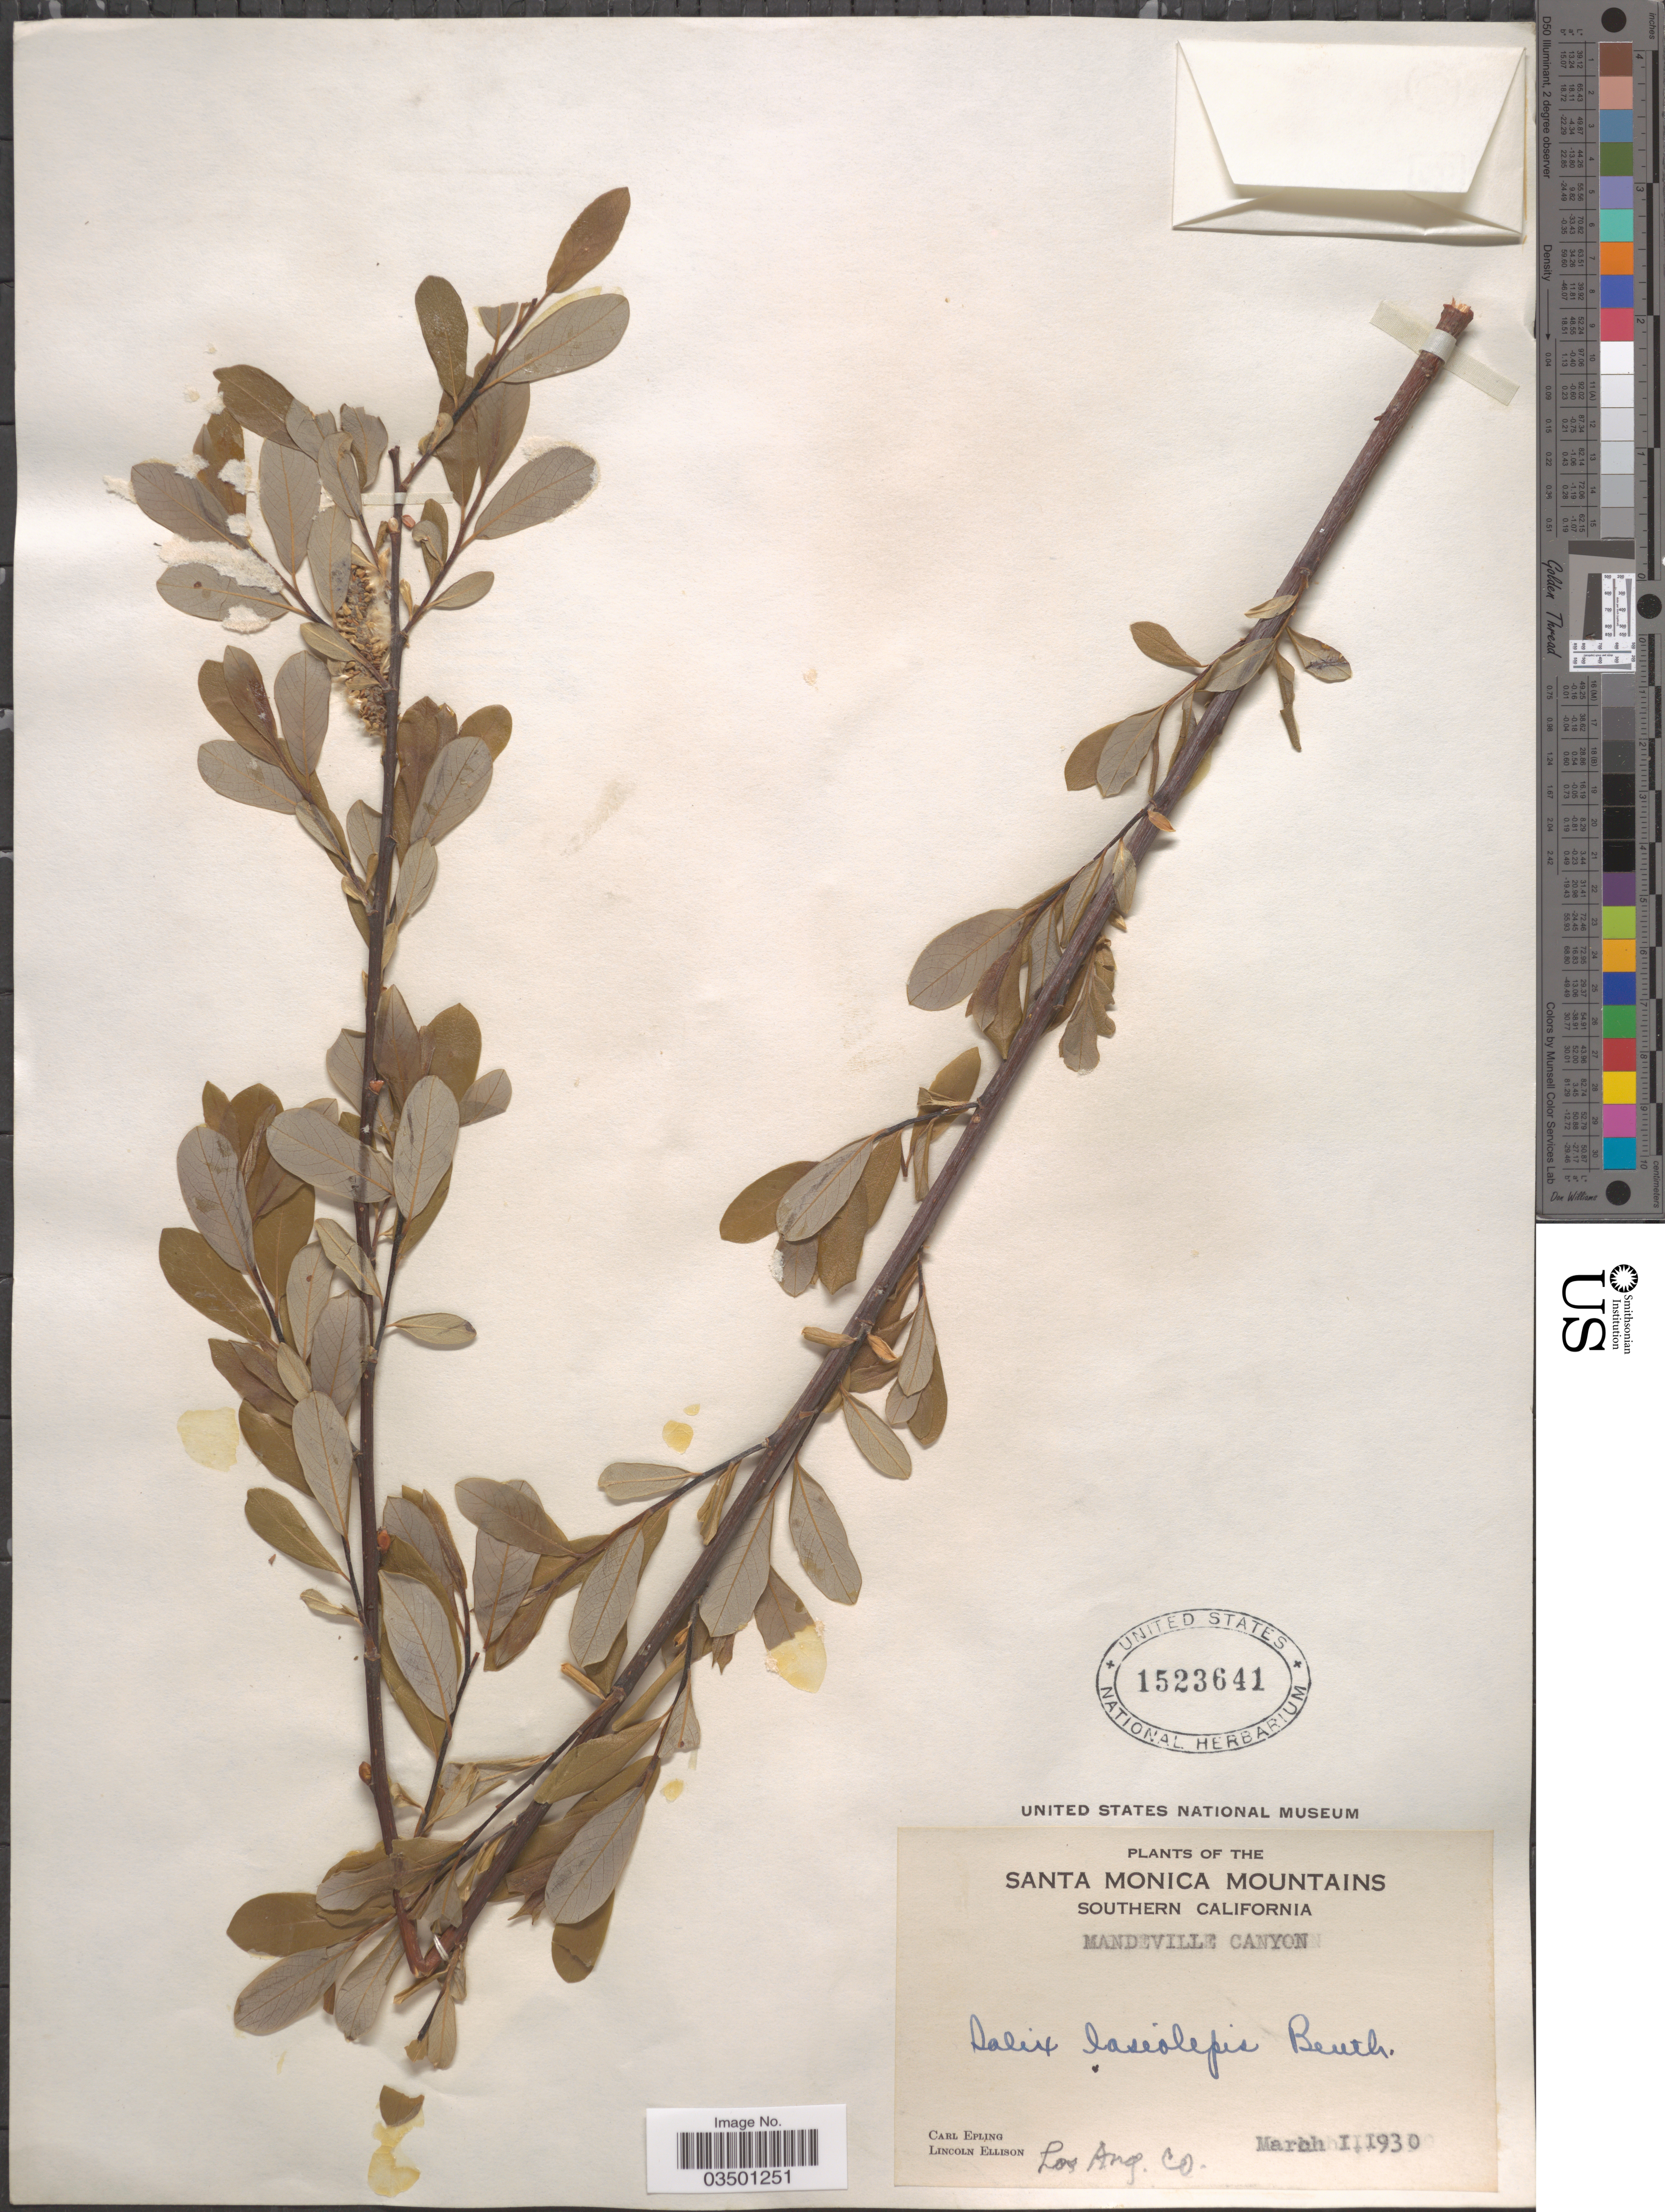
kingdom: Plantae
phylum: Tracheophyta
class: Magnoliopsida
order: Malpighiales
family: Salicaceae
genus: Salix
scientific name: Salix lasiolepis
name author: Benth.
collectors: C. C. Epling & L. Ellison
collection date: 1930-03-01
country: United States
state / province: California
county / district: Los Angeles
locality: Santa Monica Mountains. Southern California. Mandeville Canyon. Los Ang. Co.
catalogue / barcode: US 1523641